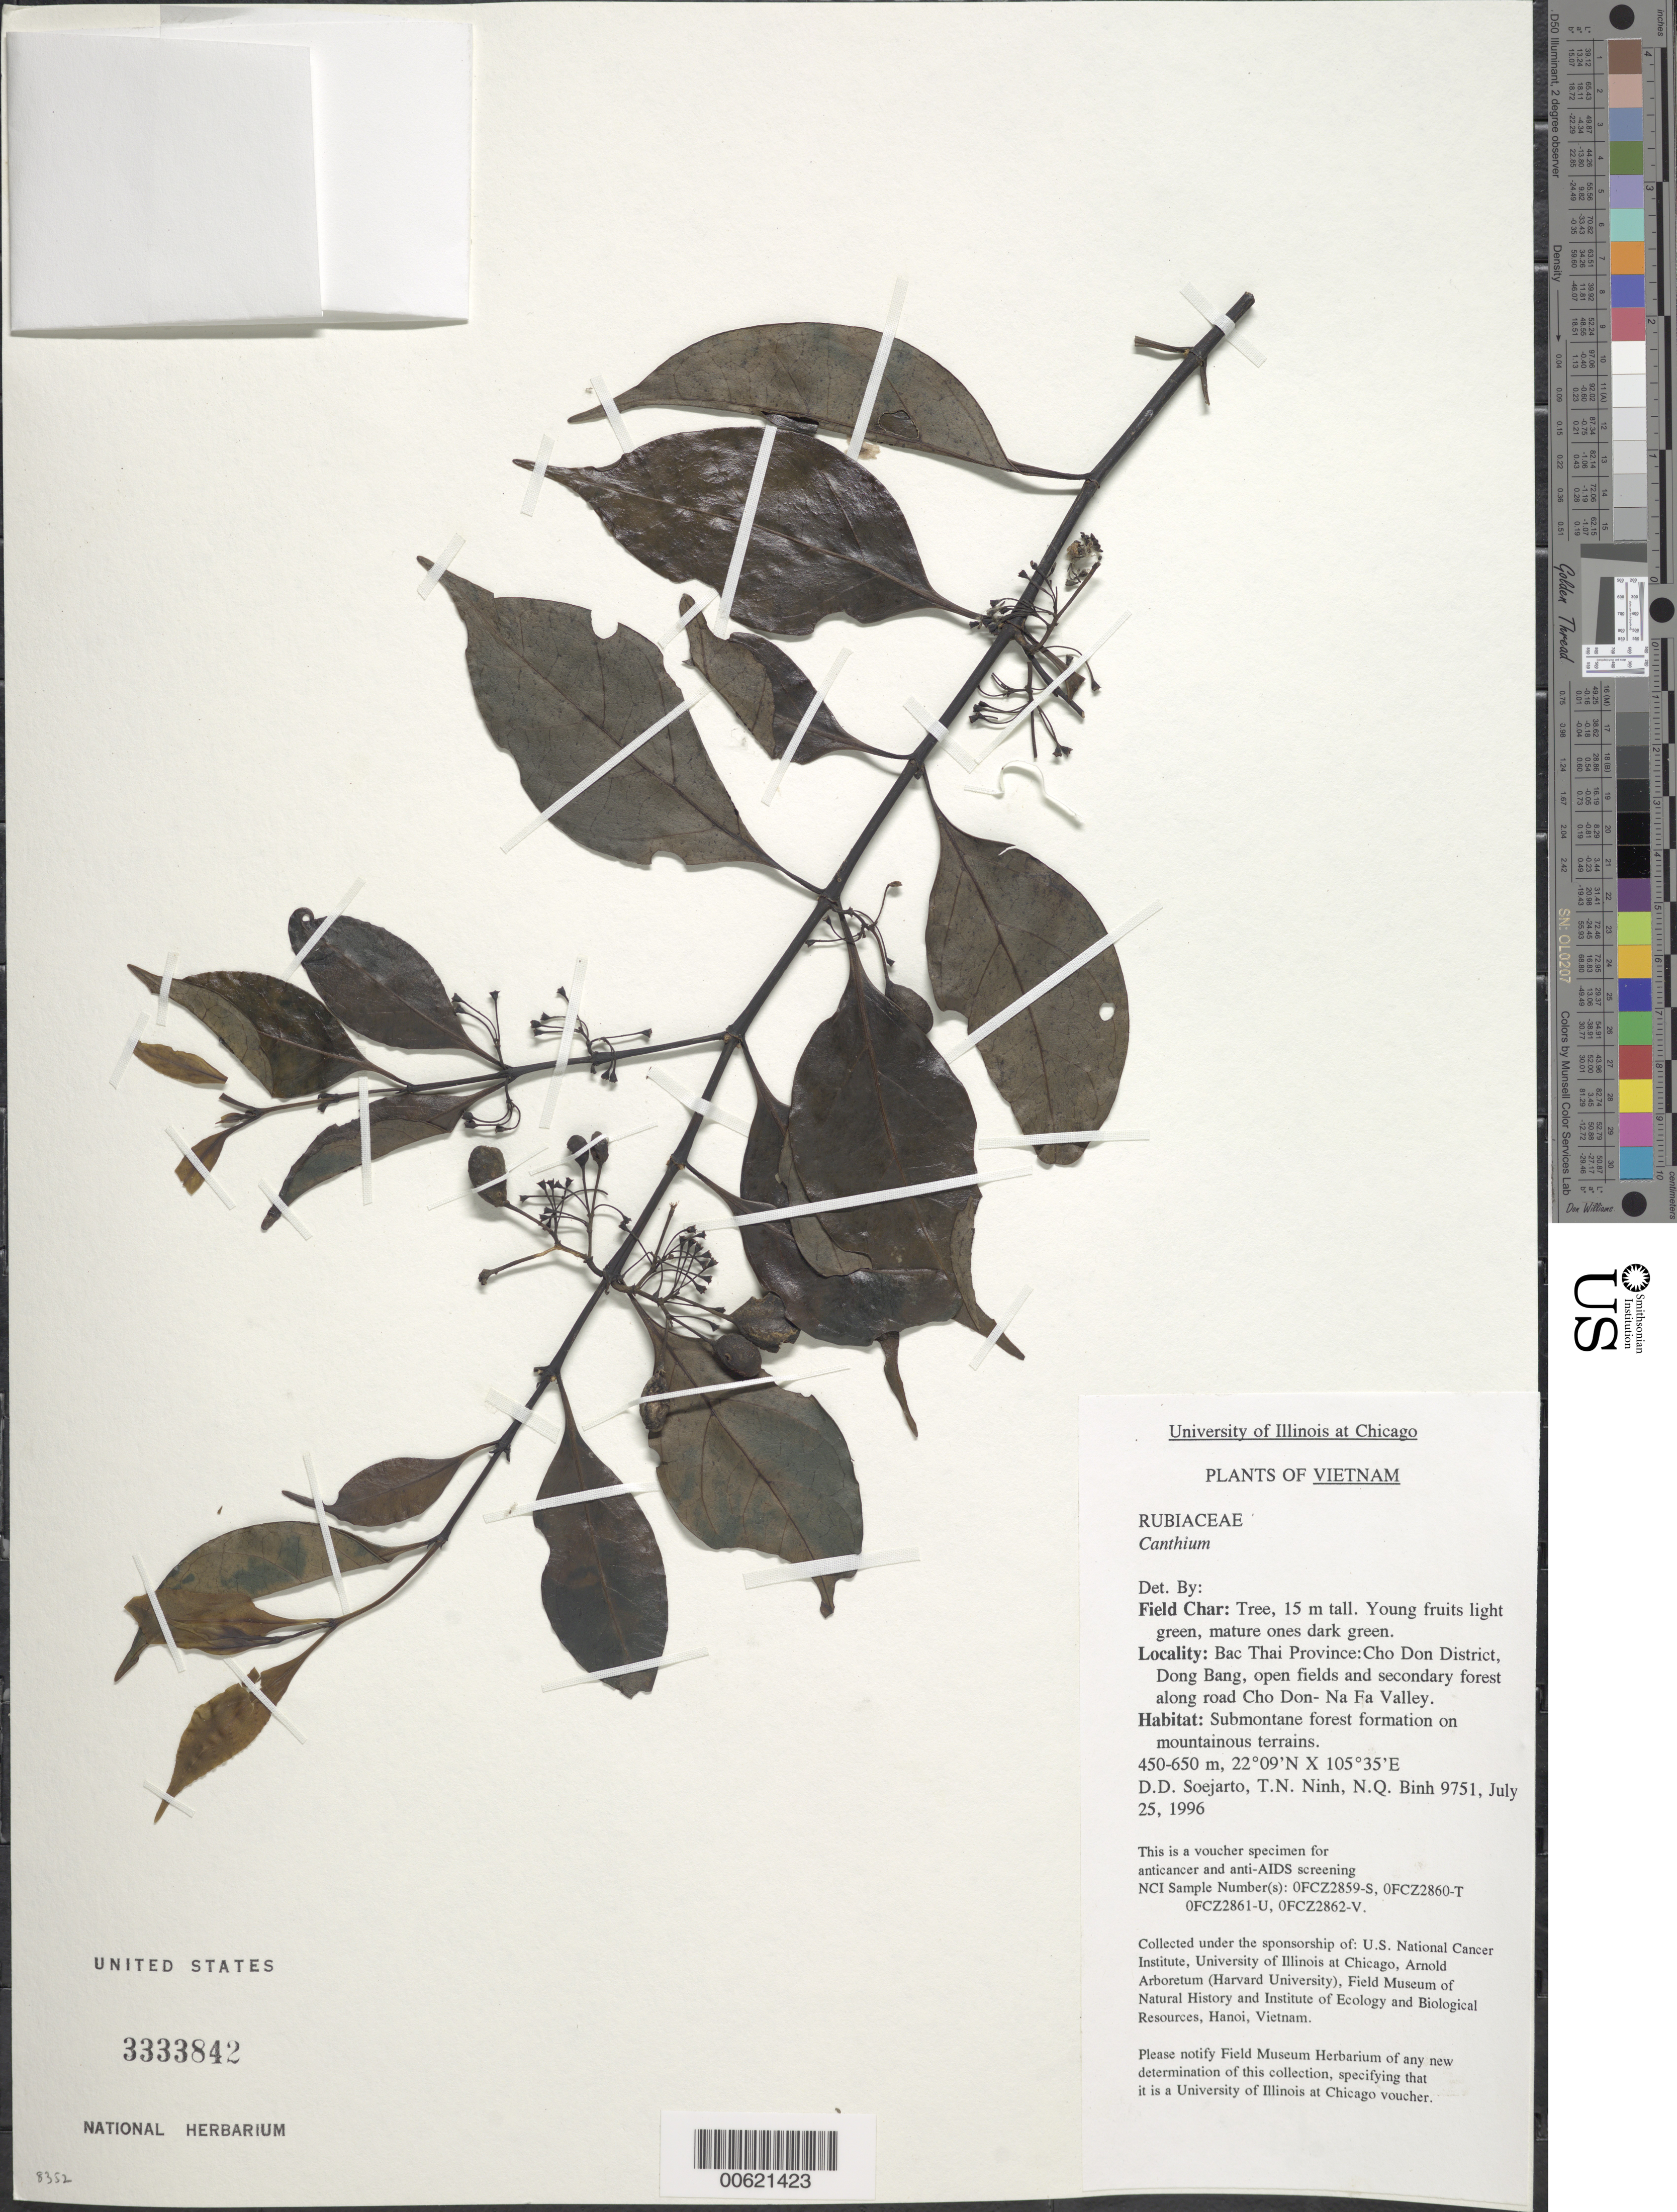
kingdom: Plantae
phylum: Tracheophyta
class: Magnoliopsida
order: Gentianales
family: Rubiaceae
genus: Bridsonia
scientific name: Bridsonia chamaedendrum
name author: (Kuntze) Verstraete & A.E. van Wyk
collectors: T. N. Ninh & N. Binh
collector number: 9751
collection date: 1996-07-25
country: Vietnam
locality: Bac Thai Province: Cho Don District, Dong Bang, open fields and secondary forest along road Cho Don-Na Fa Valley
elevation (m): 450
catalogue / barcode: US 3333842